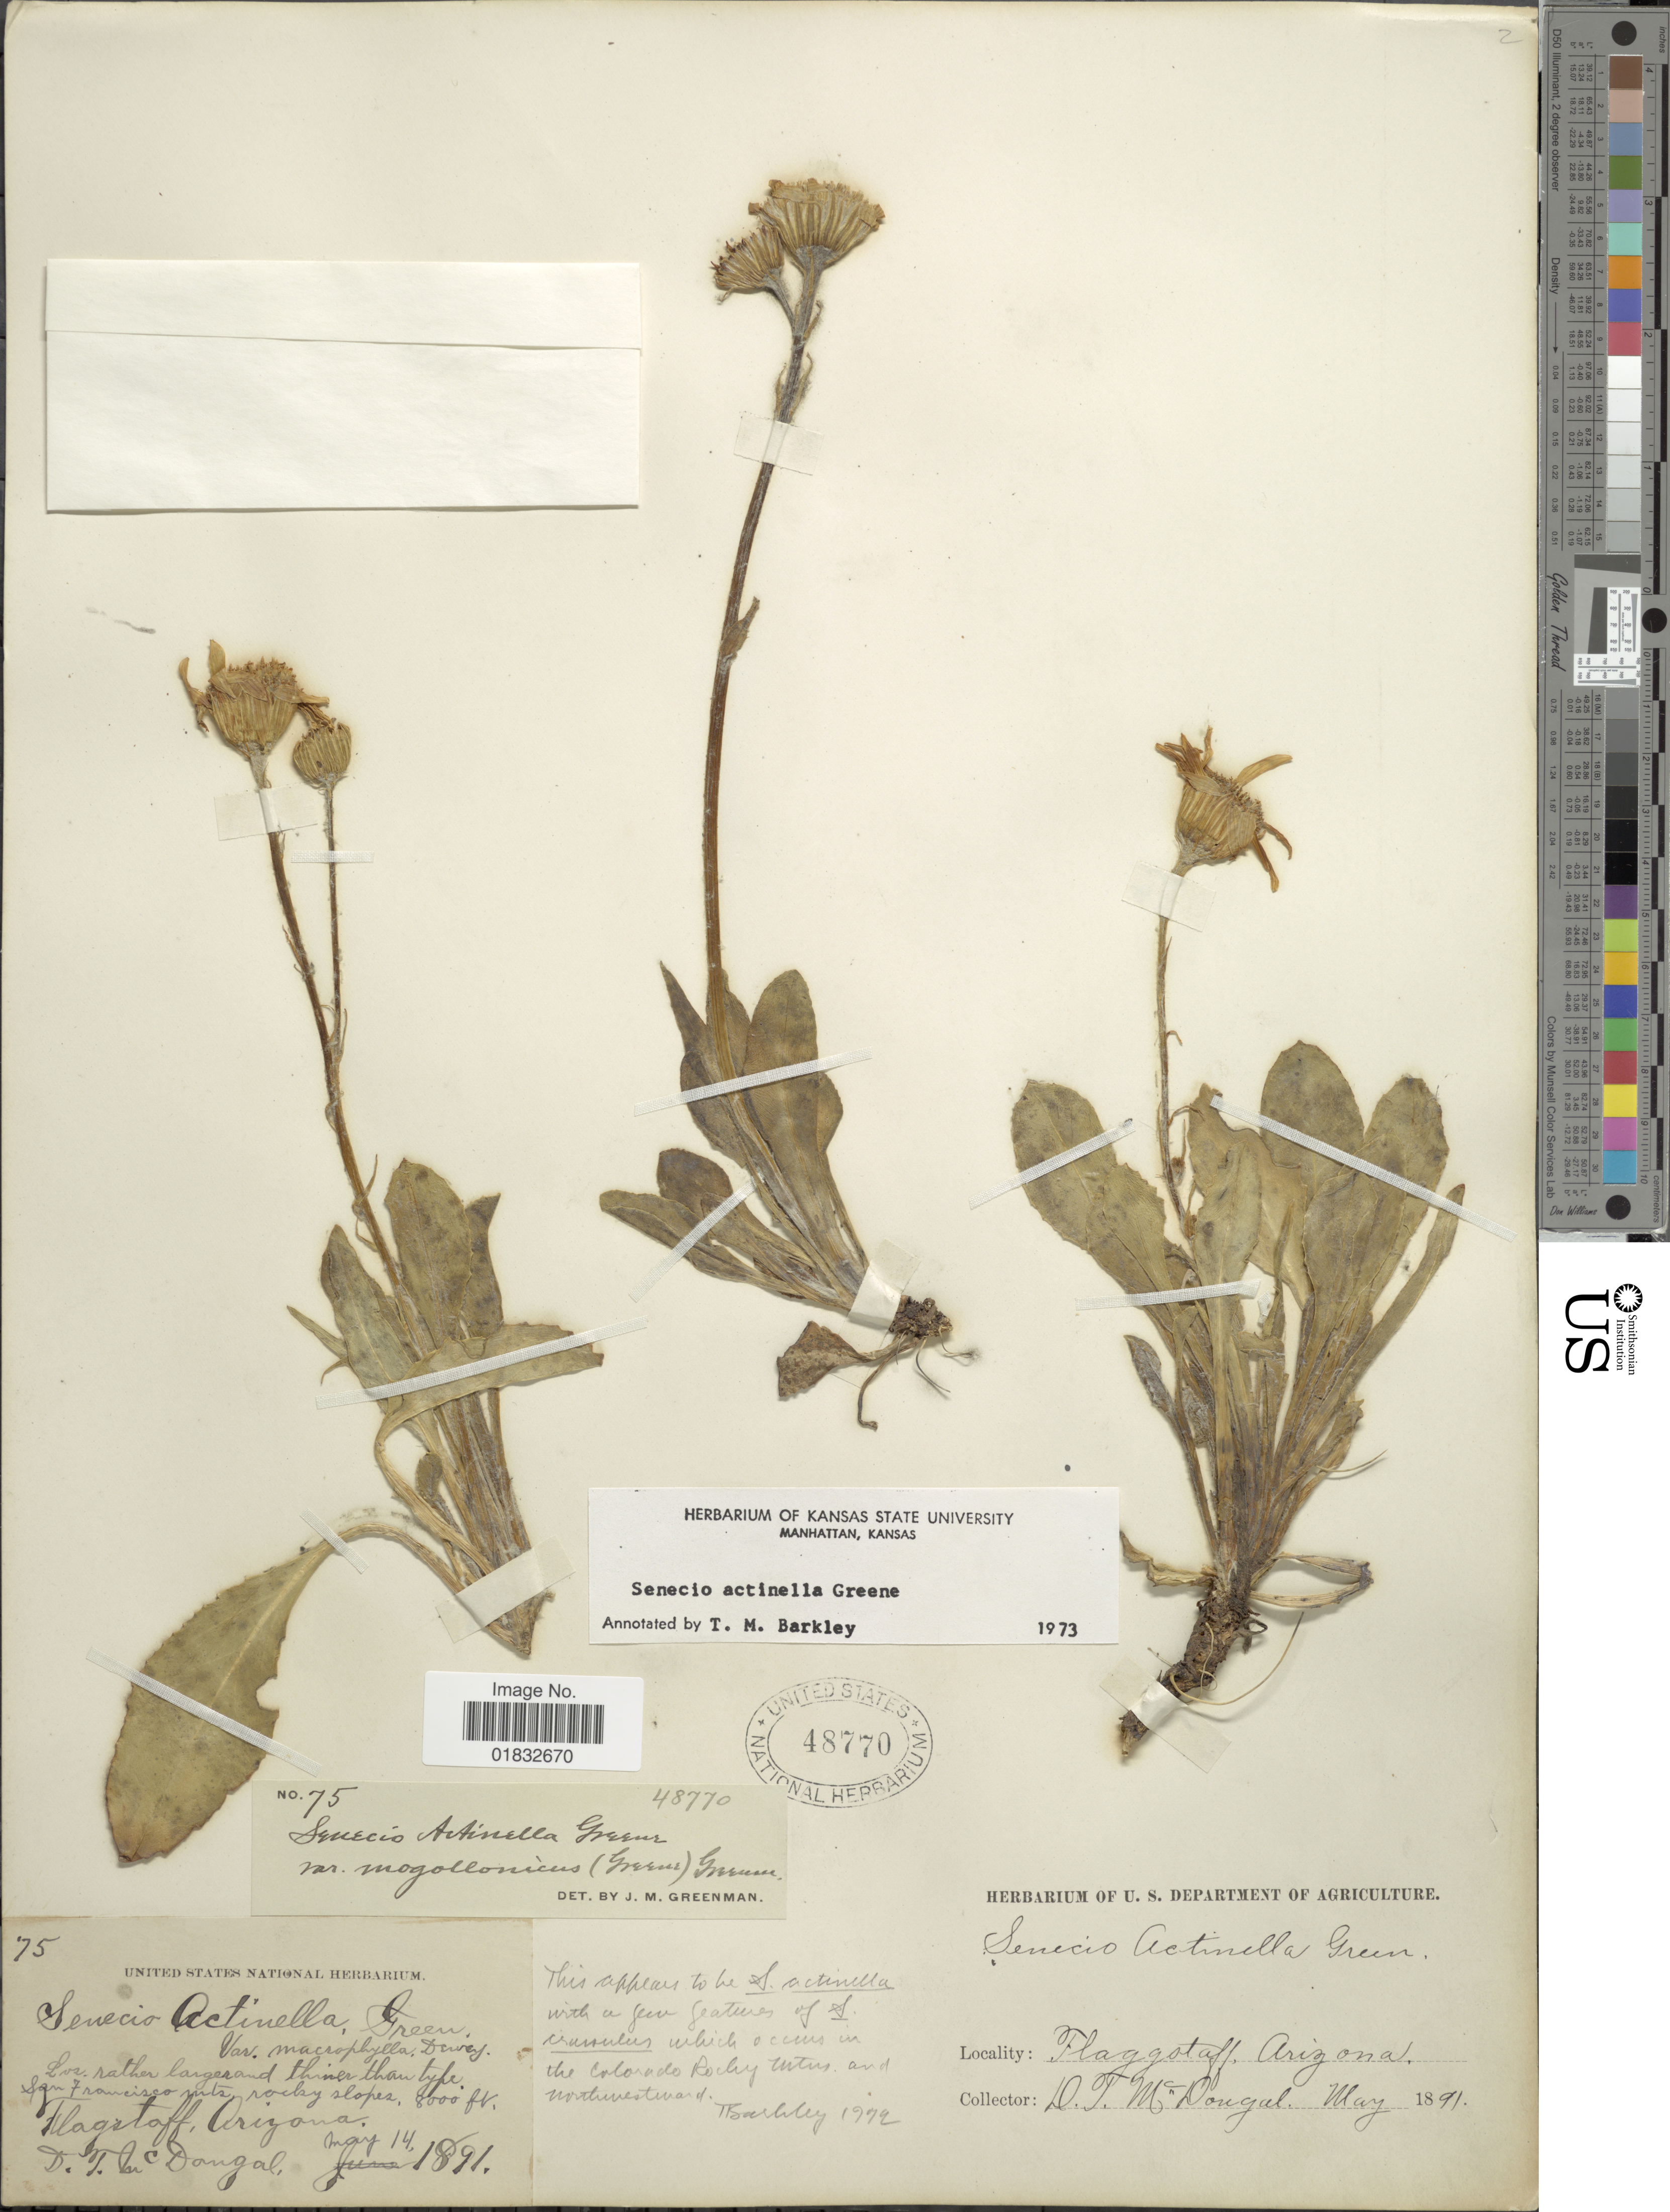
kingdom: Plantae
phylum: Tracheophyta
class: Magnoliopsida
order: Asterales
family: Asteraceae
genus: Senecio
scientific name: Senecio actinella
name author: Greene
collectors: D. McDougal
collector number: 75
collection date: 1891-05-14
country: United States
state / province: Arizona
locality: Flagstaff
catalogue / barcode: US 48770